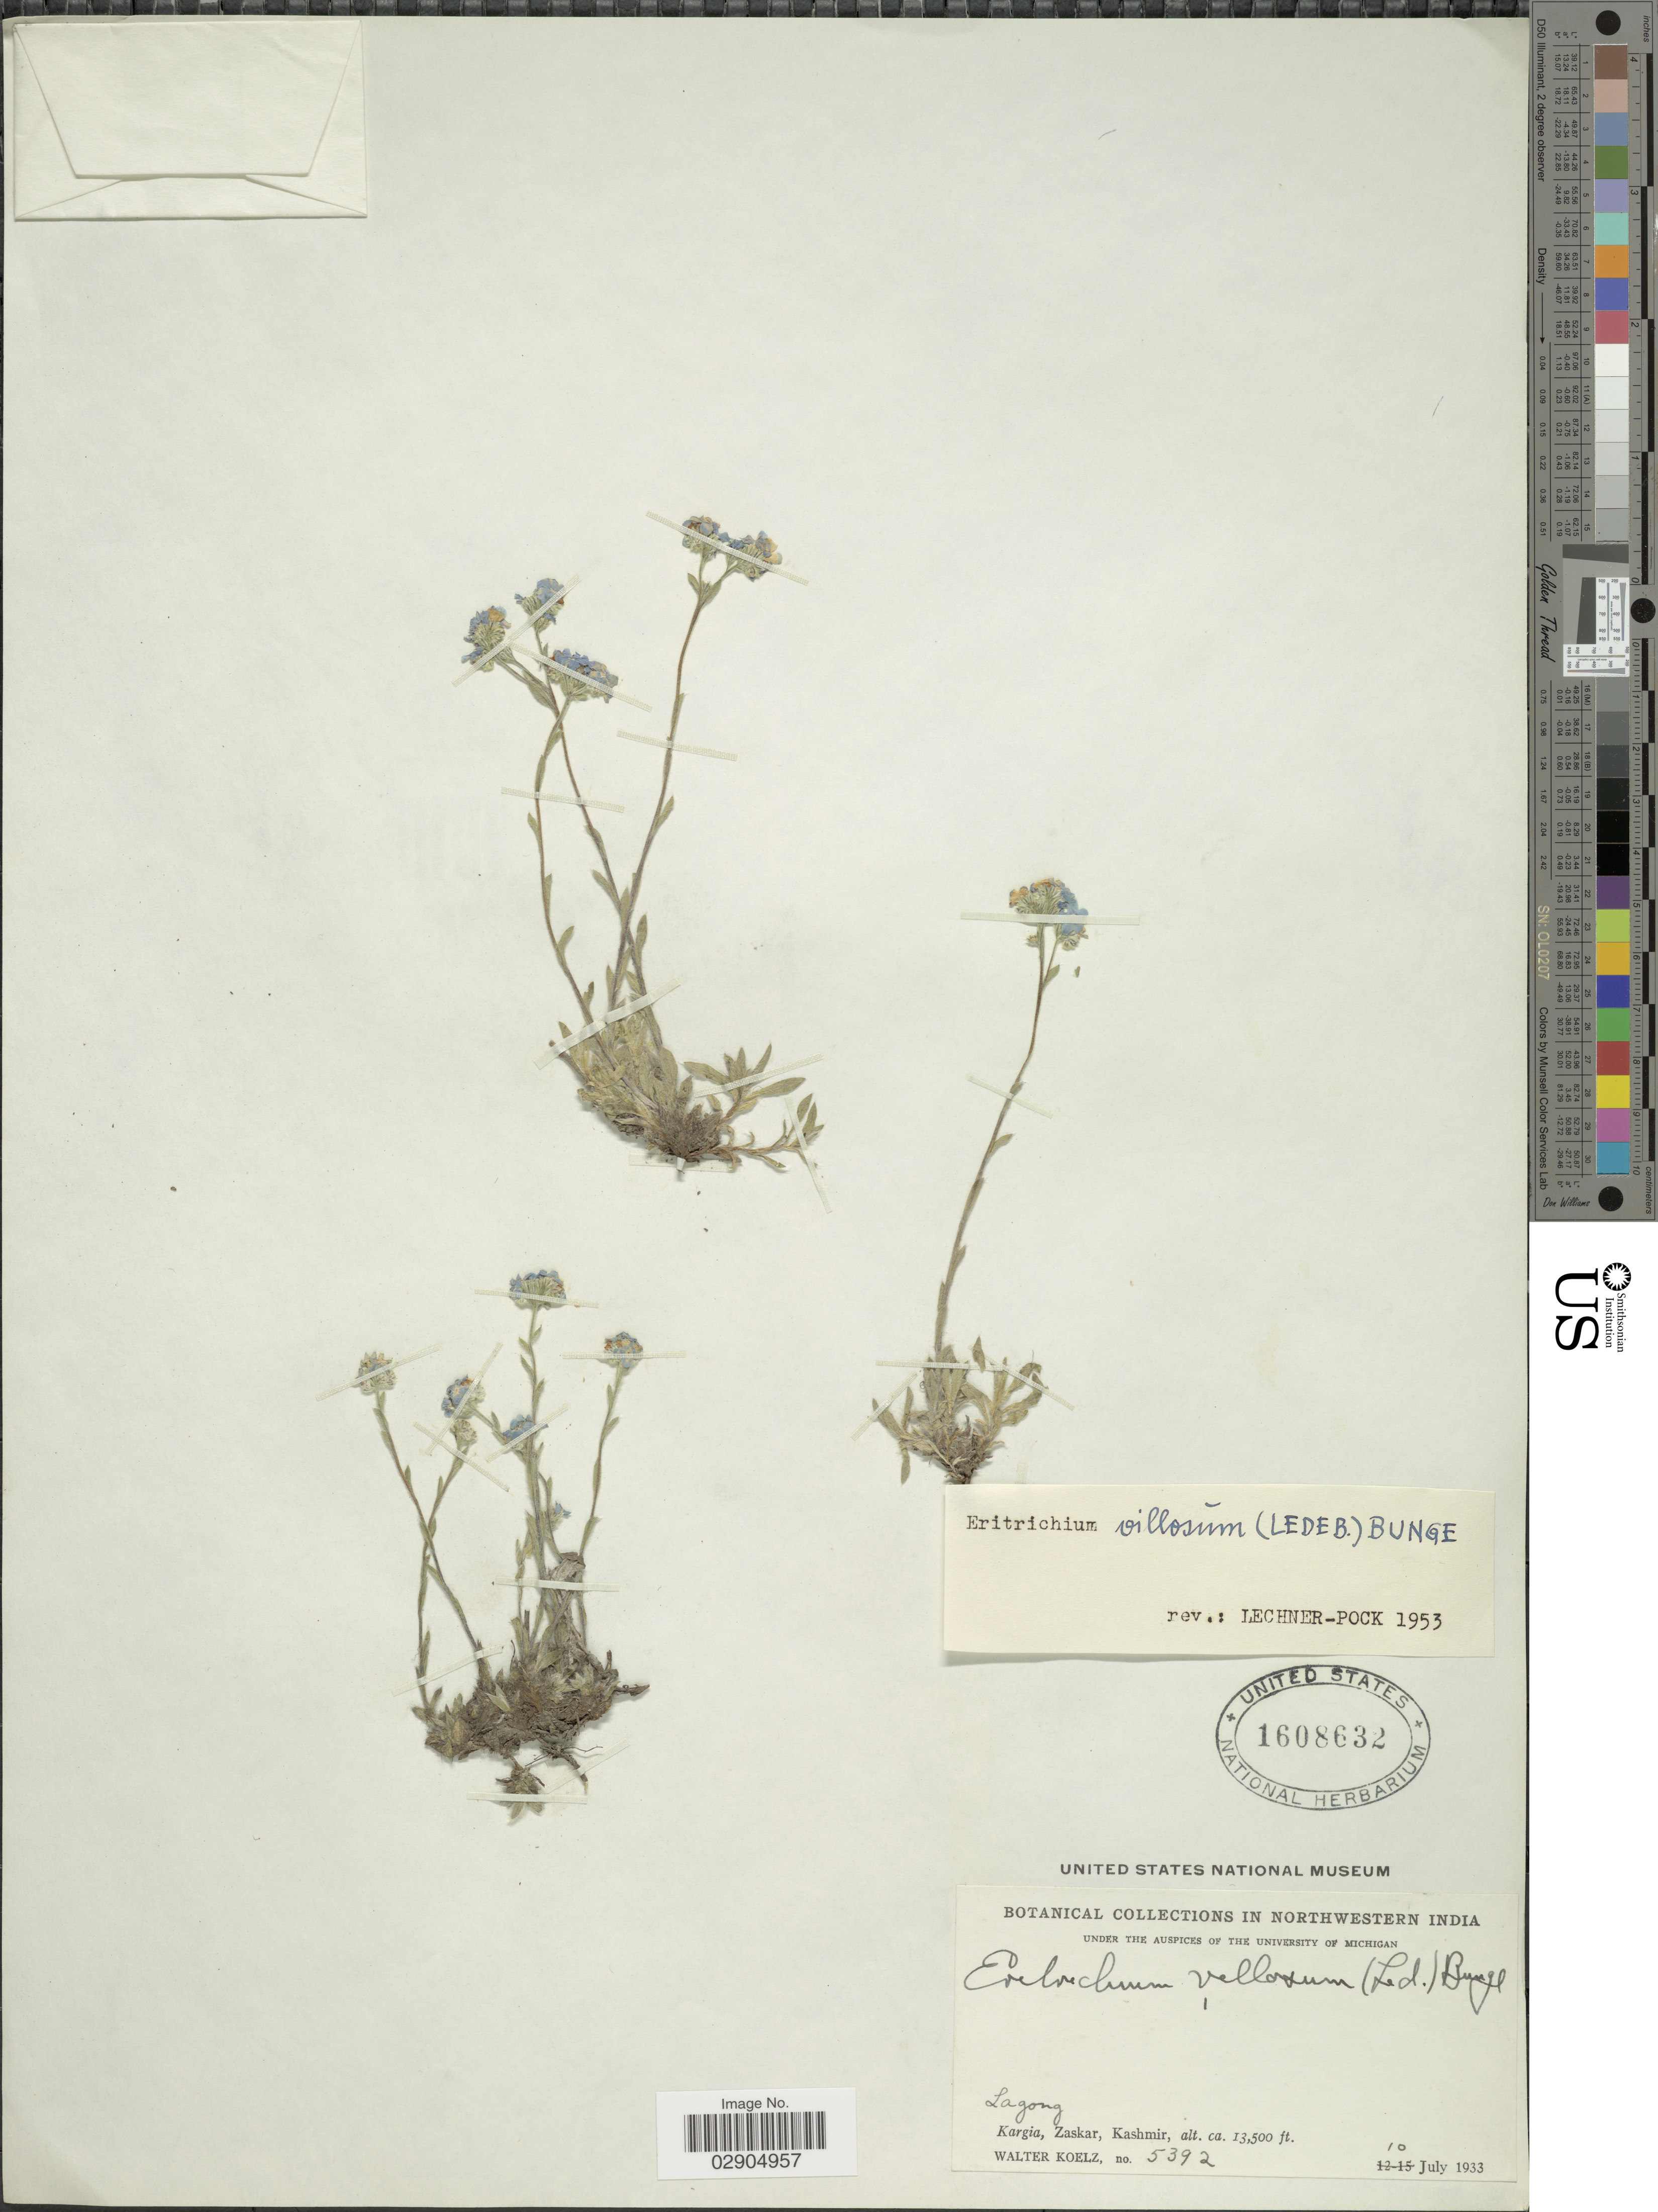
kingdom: Plantae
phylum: Tracheophyta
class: Magnoliopsida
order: Boraginales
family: Boraginaceae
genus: Eritrichium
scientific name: Eritrichium villosum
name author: (Ledeb.) Bunge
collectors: W. N. Koelz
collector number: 5392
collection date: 1933-07-10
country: India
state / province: Jammu and Kashmir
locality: Northwestern India. Lagong. Kargia, Zaskar, Kashmir.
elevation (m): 4115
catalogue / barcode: US 1608632